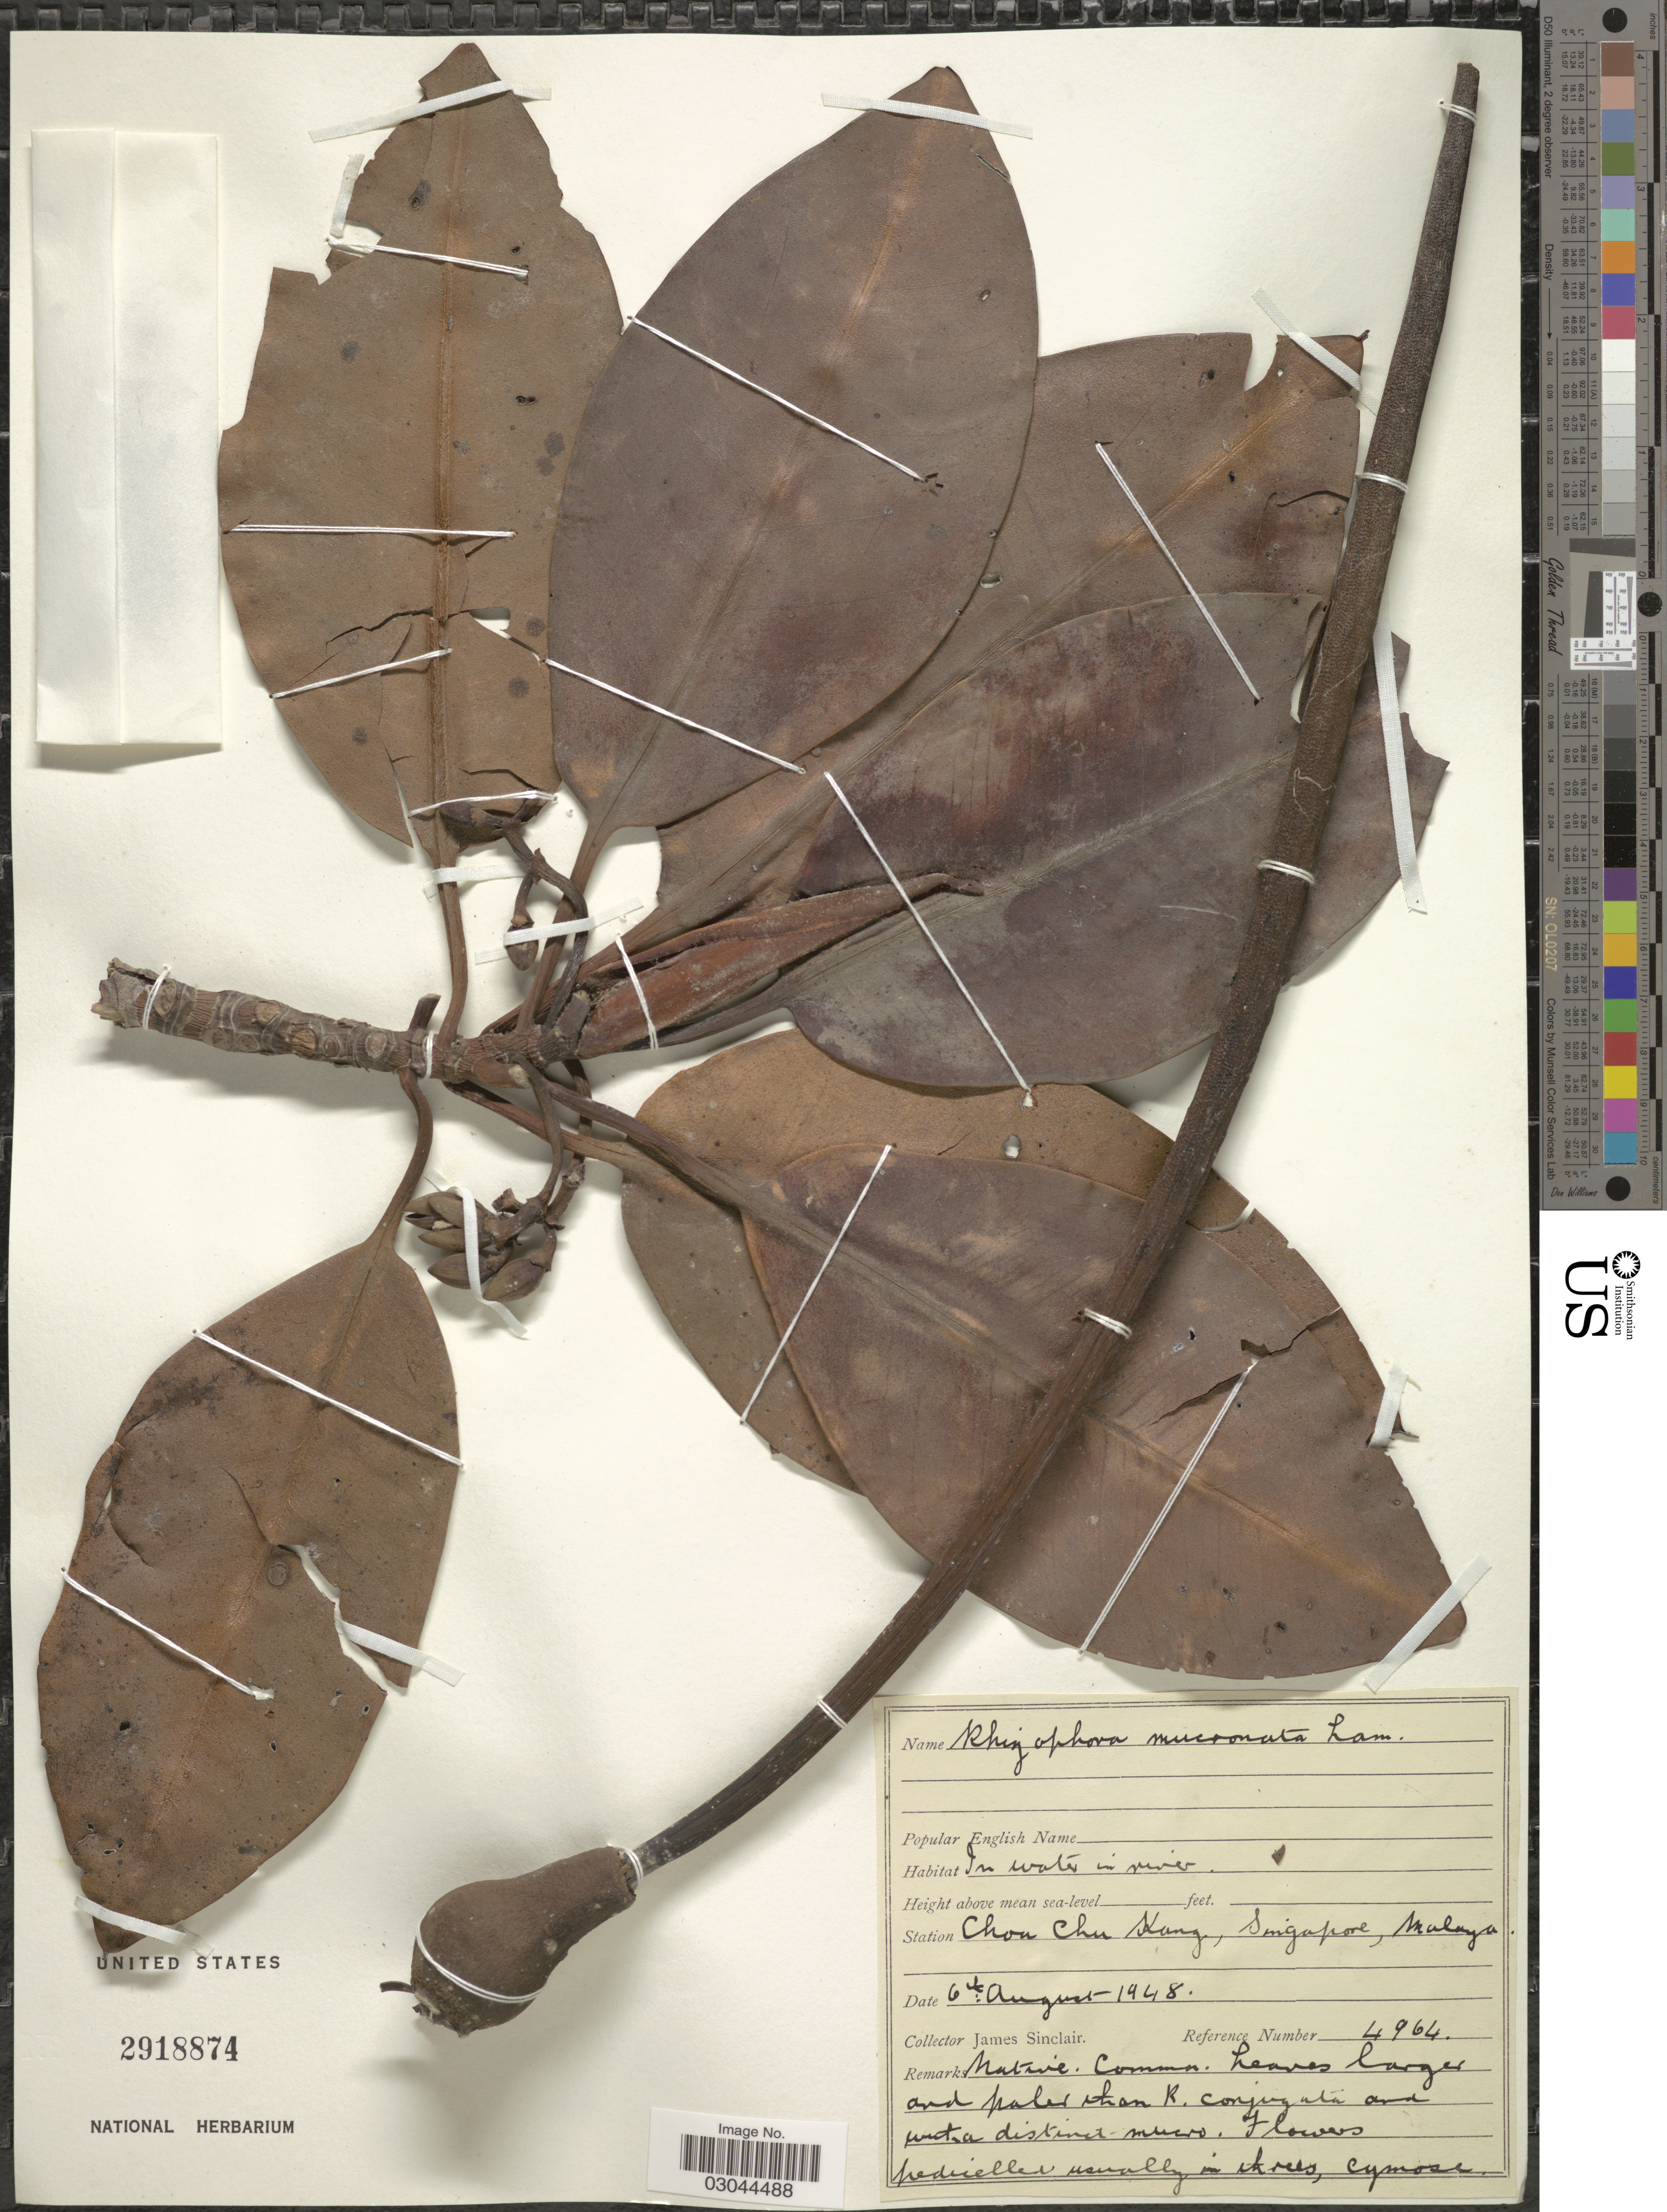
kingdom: Plantae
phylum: Tracheophyta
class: Magnoliopsida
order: Malpighiales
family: Rhizophoraceae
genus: Rhizophora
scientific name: Rhizophora mucronata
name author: Lam.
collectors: J. Sinclair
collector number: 4964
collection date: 1948-08-06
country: Singapore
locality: Station Chou Chu Kang, Singapore, Malaya.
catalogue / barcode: US 2918874